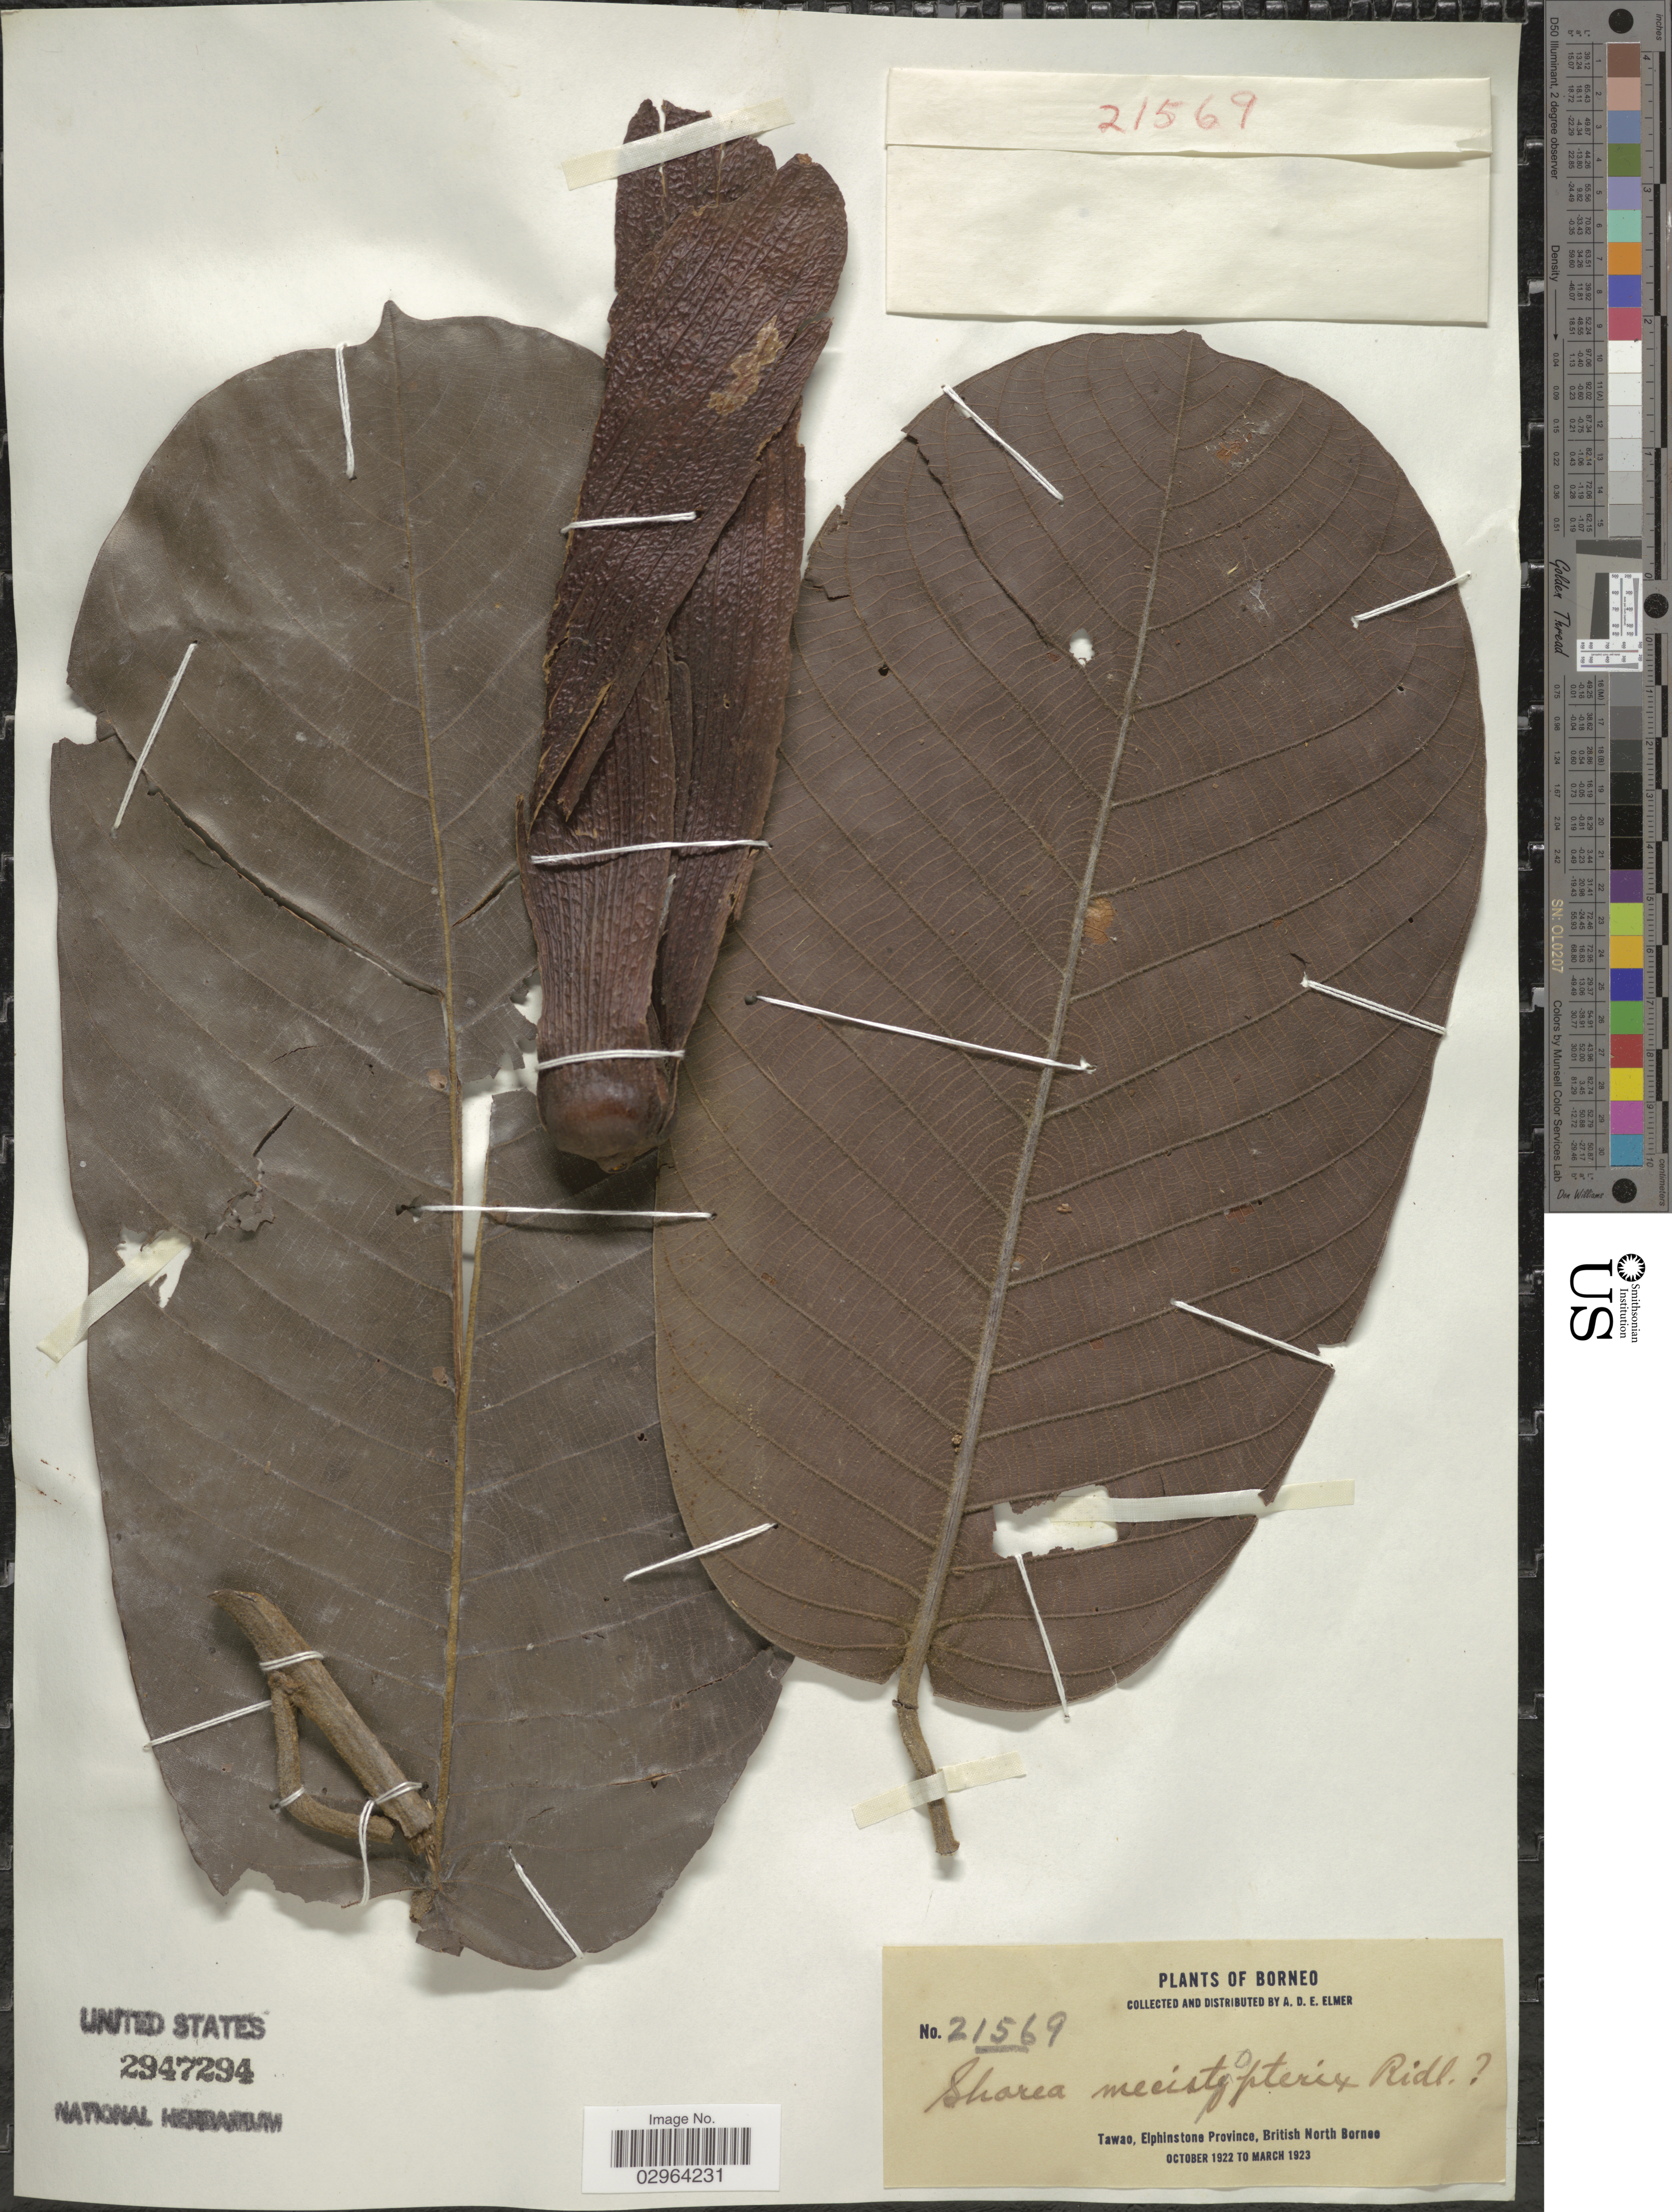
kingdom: Plantae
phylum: Tracheophyta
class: Magnoliopsida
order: Malvales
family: Dipterocarpaceae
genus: Rubroshorea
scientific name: Rubroshorea mecistopteryx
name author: (Ridl.) P.S. Ashton & J. Heck.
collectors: A. D. E. Elmer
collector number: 21569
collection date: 1922-10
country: Malaysia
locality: Borneo. Tawao, Elphinstone Province, British North Borneo.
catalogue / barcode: US 2947294